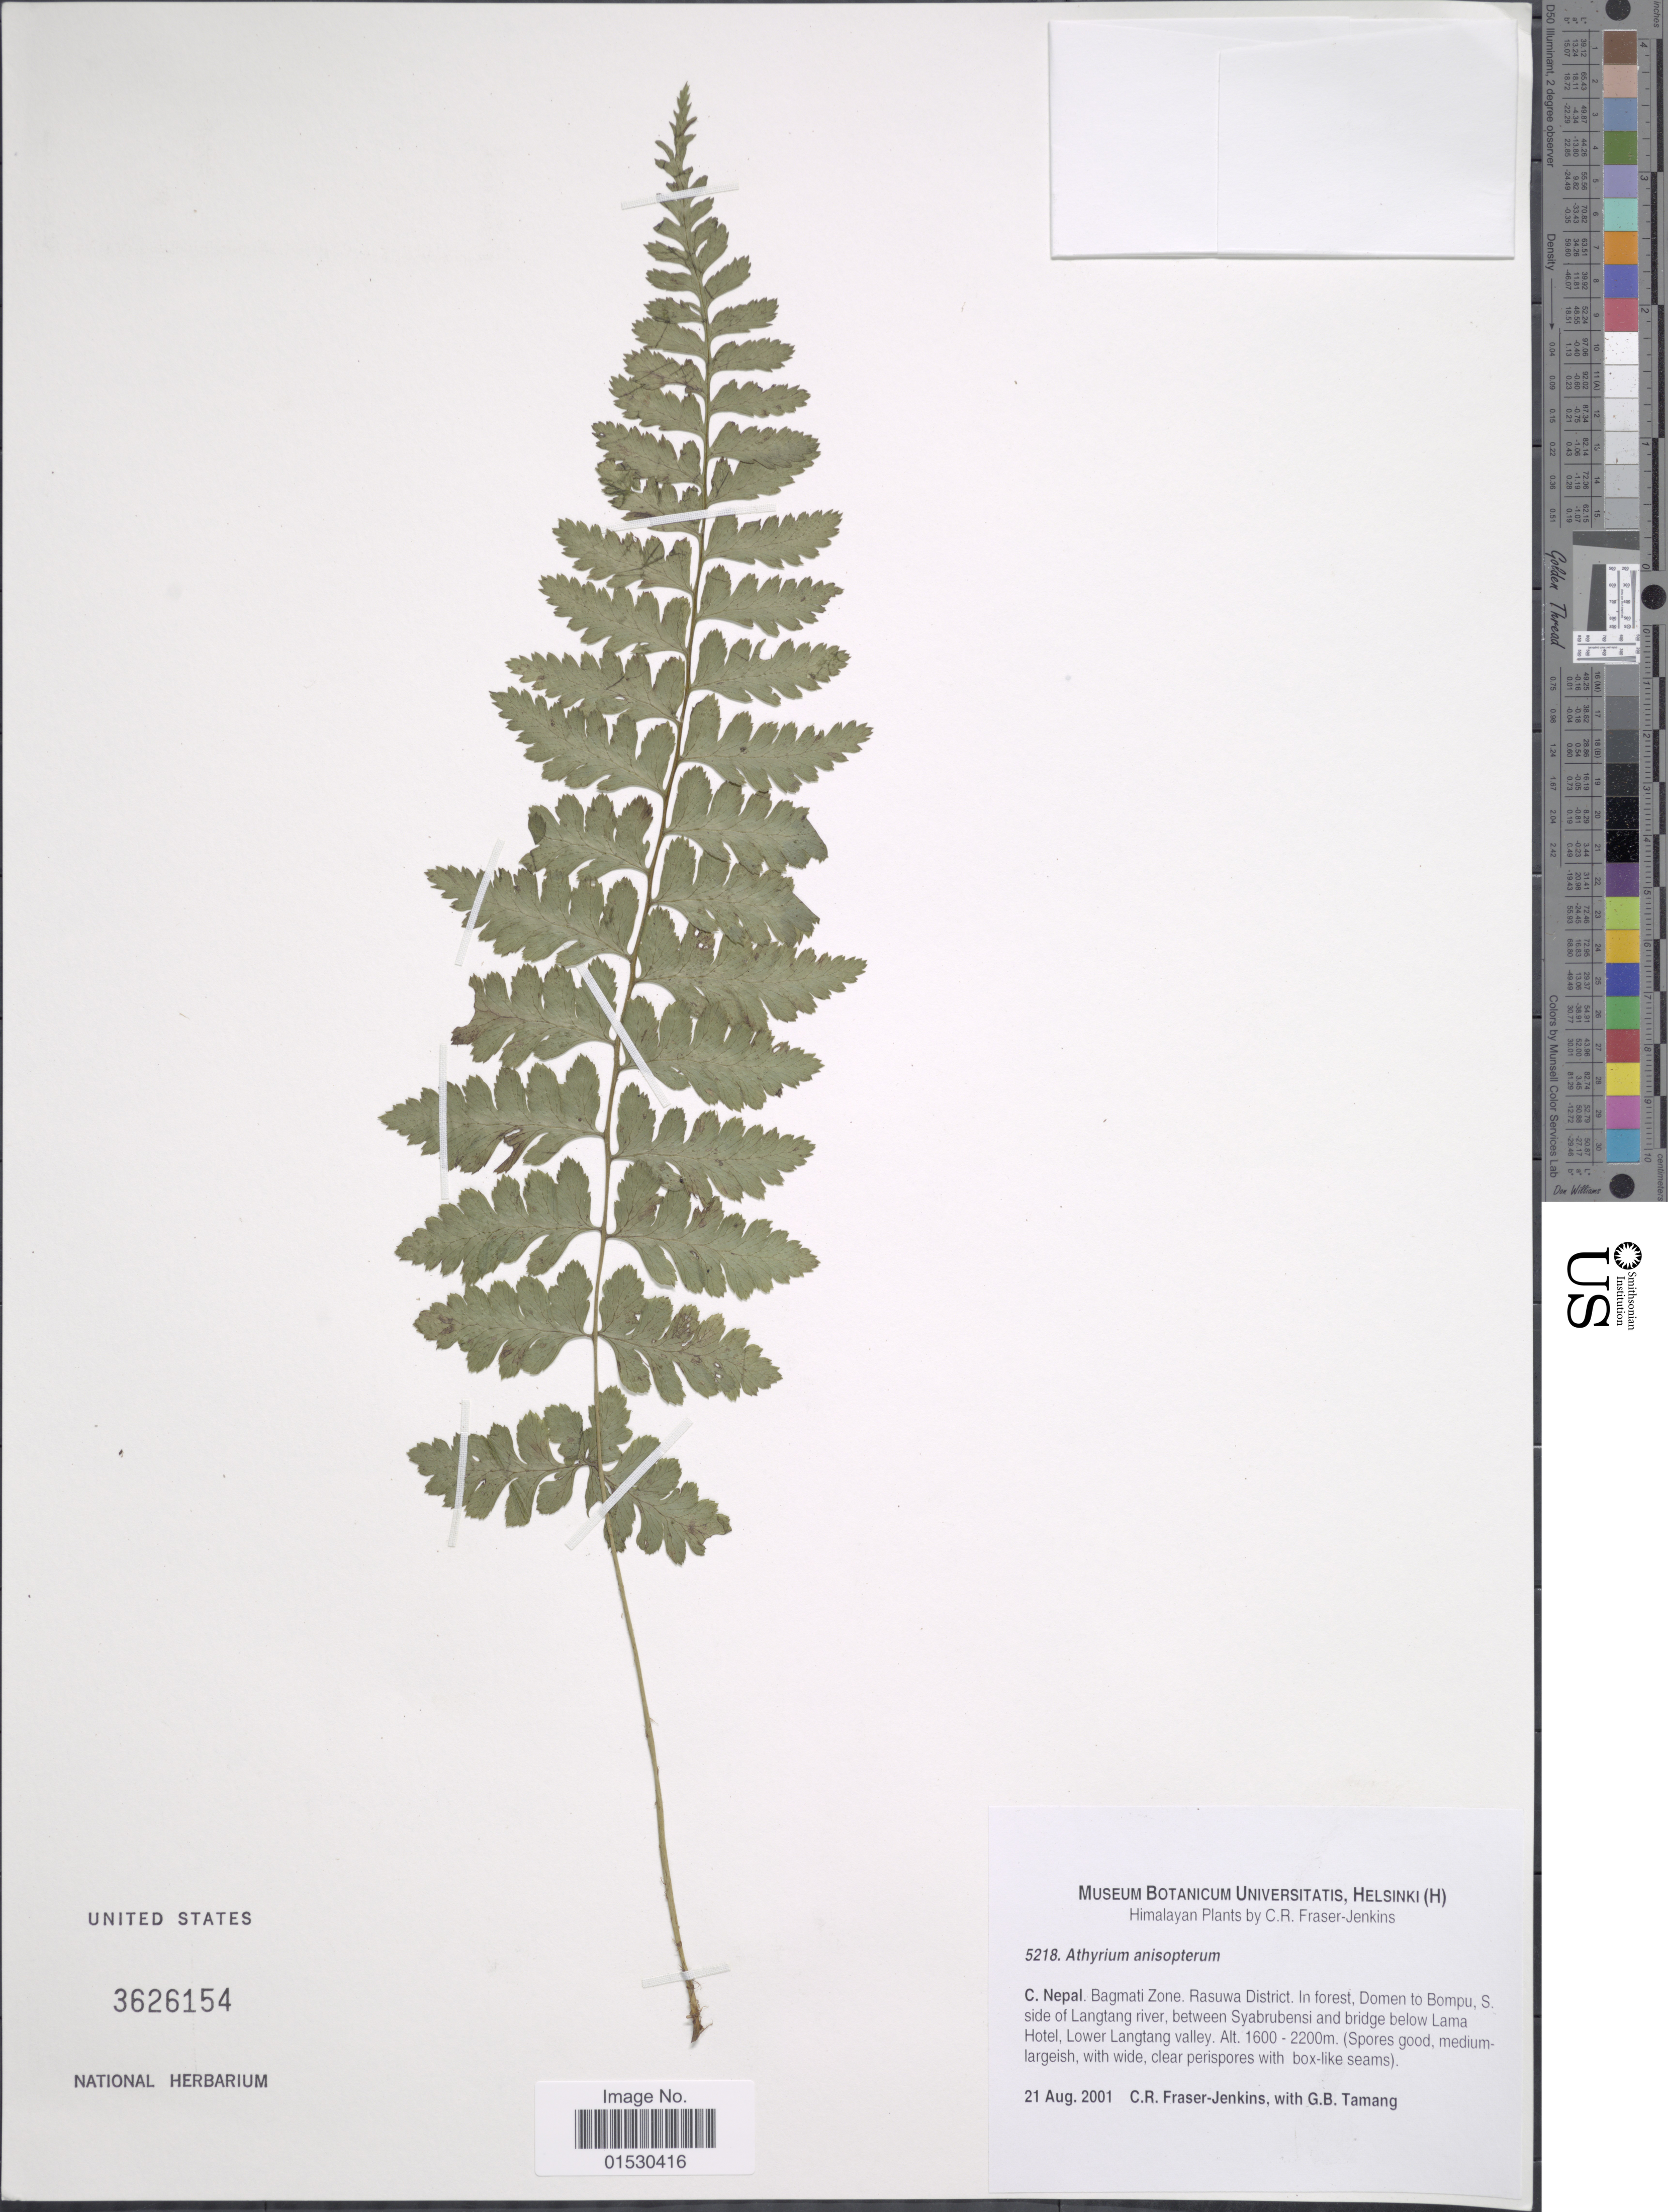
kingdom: Plantae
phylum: Tracheophyta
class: Polypodiopsida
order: Polypodiales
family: Athyriaceae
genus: Athyrium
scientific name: Athyrium anisopterum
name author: Christ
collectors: C. R. Fraser-Jenkins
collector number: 5218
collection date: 2001-08-21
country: Nepal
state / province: Bagmati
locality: C Nepal. Bagmati Zone. Rasuwa District. In forest, Domen to Bompu, S side of Langtang river, between Syabrubensi and bridge below Lama Hotel, lower Langtang valley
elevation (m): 1600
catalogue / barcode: US 3626154